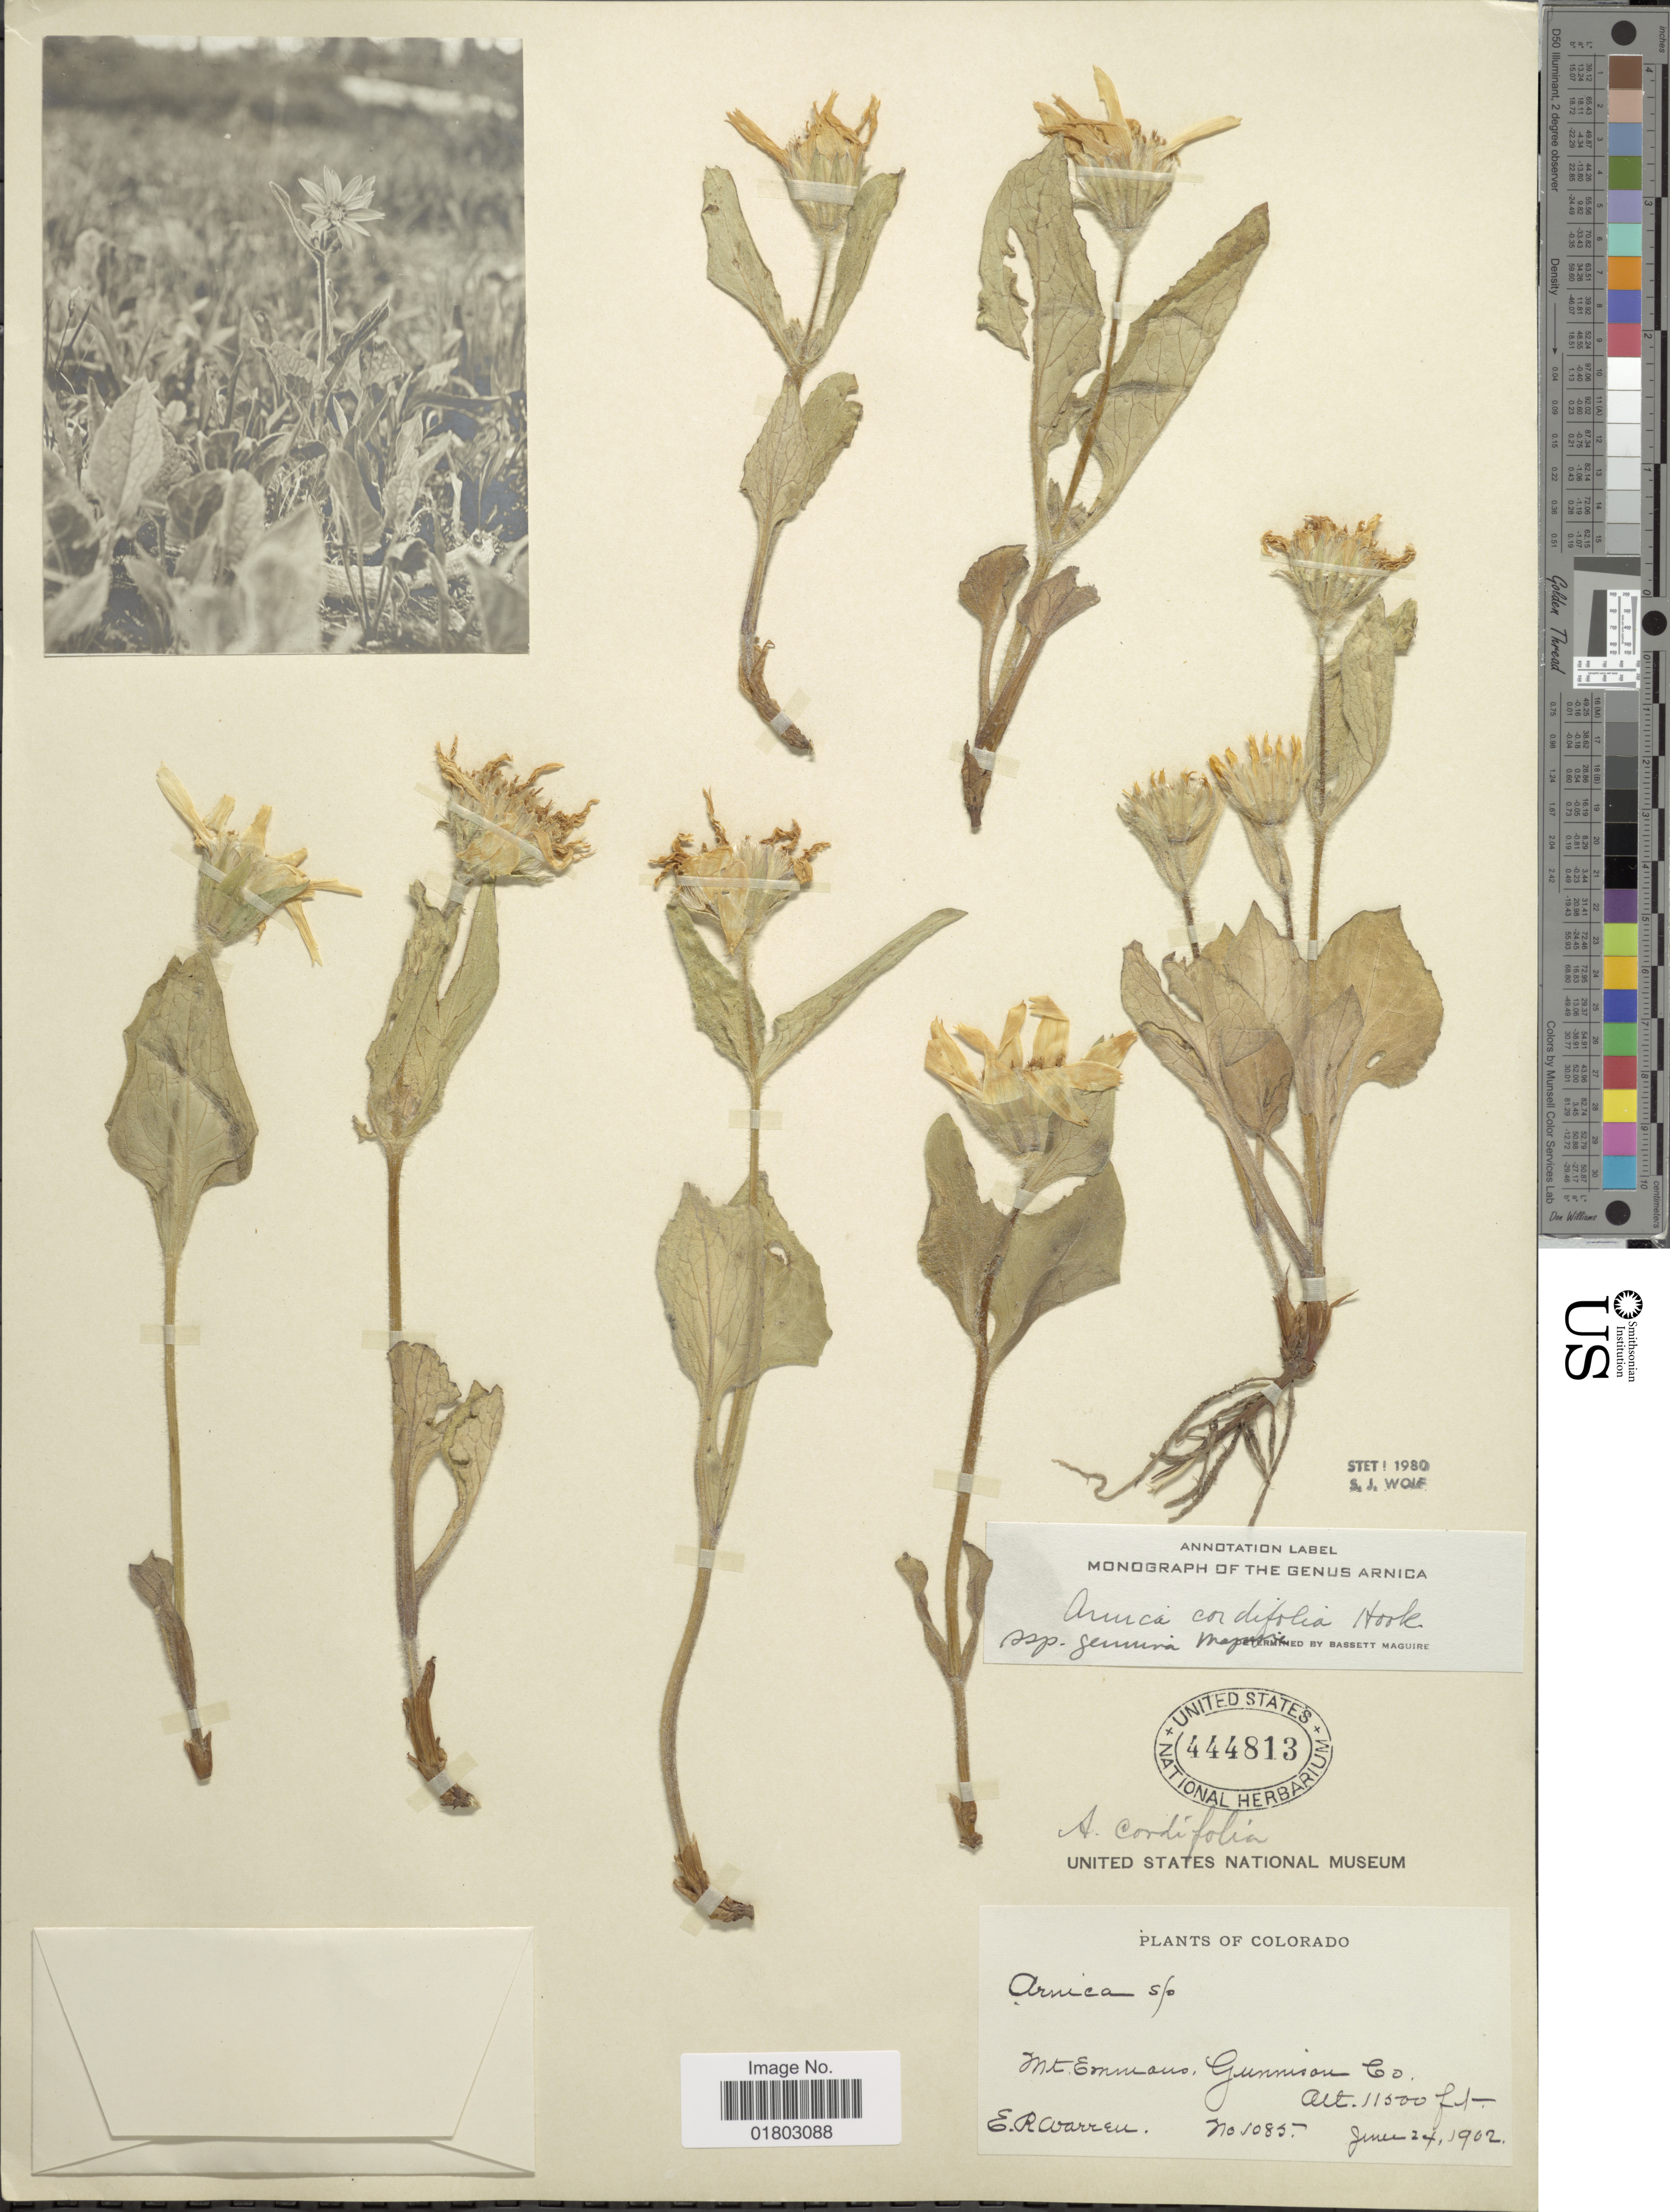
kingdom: Plantae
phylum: Tracheophyta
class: Magnoliopsida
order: Asterales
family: Asteraceae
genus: Arnica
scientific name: Arnica cordifolia subsp. genuina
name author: Maguire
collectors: E. Warren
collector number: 1085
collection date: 1902-06-24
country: United States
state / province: Colorado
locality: Mt Emmans, Gunnison Co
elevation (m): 3505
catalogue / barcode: US 444813